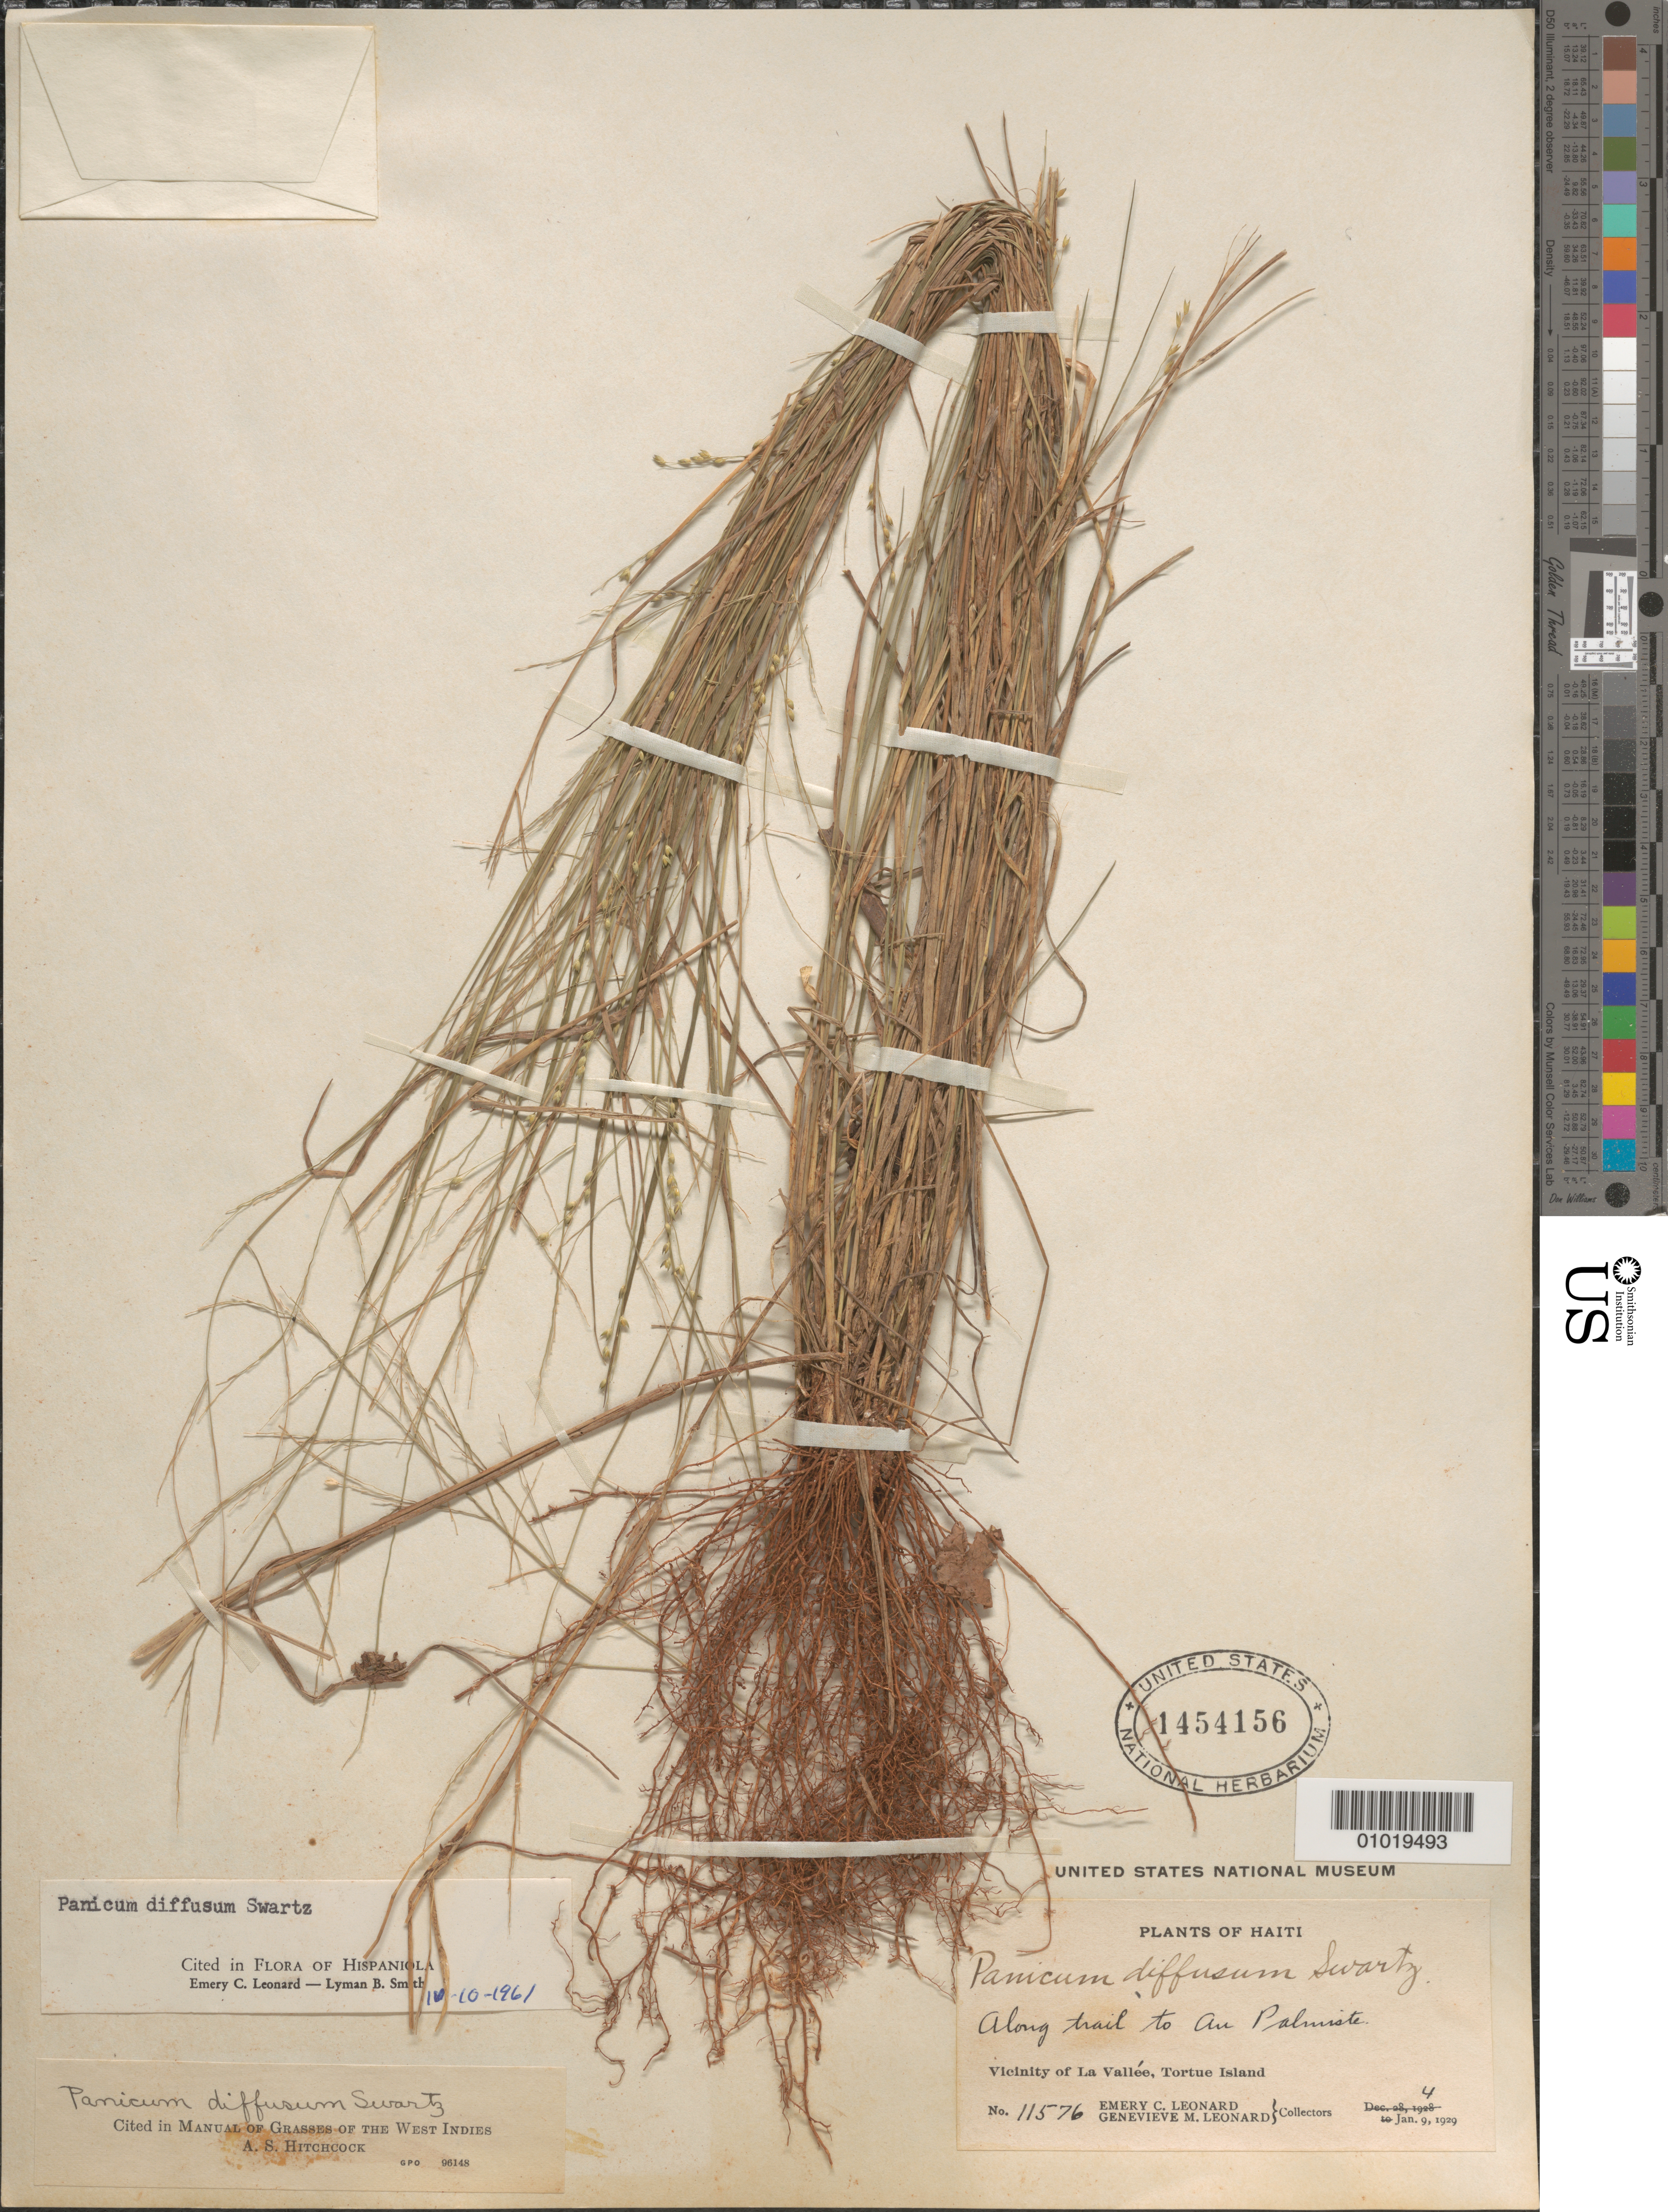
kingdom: Plantae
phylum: Tracheophyta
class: Liliopsida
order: Poales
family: Poaceae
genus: Panicum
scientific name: Panicum diffusum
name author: Sw.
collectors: E. C. Leonard & G. M. Leonard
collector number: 11576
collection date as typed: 04 Jan 1929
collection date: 1929-01-04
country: Haiti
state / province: Nord-Óuest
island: Île de la Tortue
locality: Vic of la Vallee, Tortue Island, along trail to Au Palmiste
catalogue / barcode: US 1454156